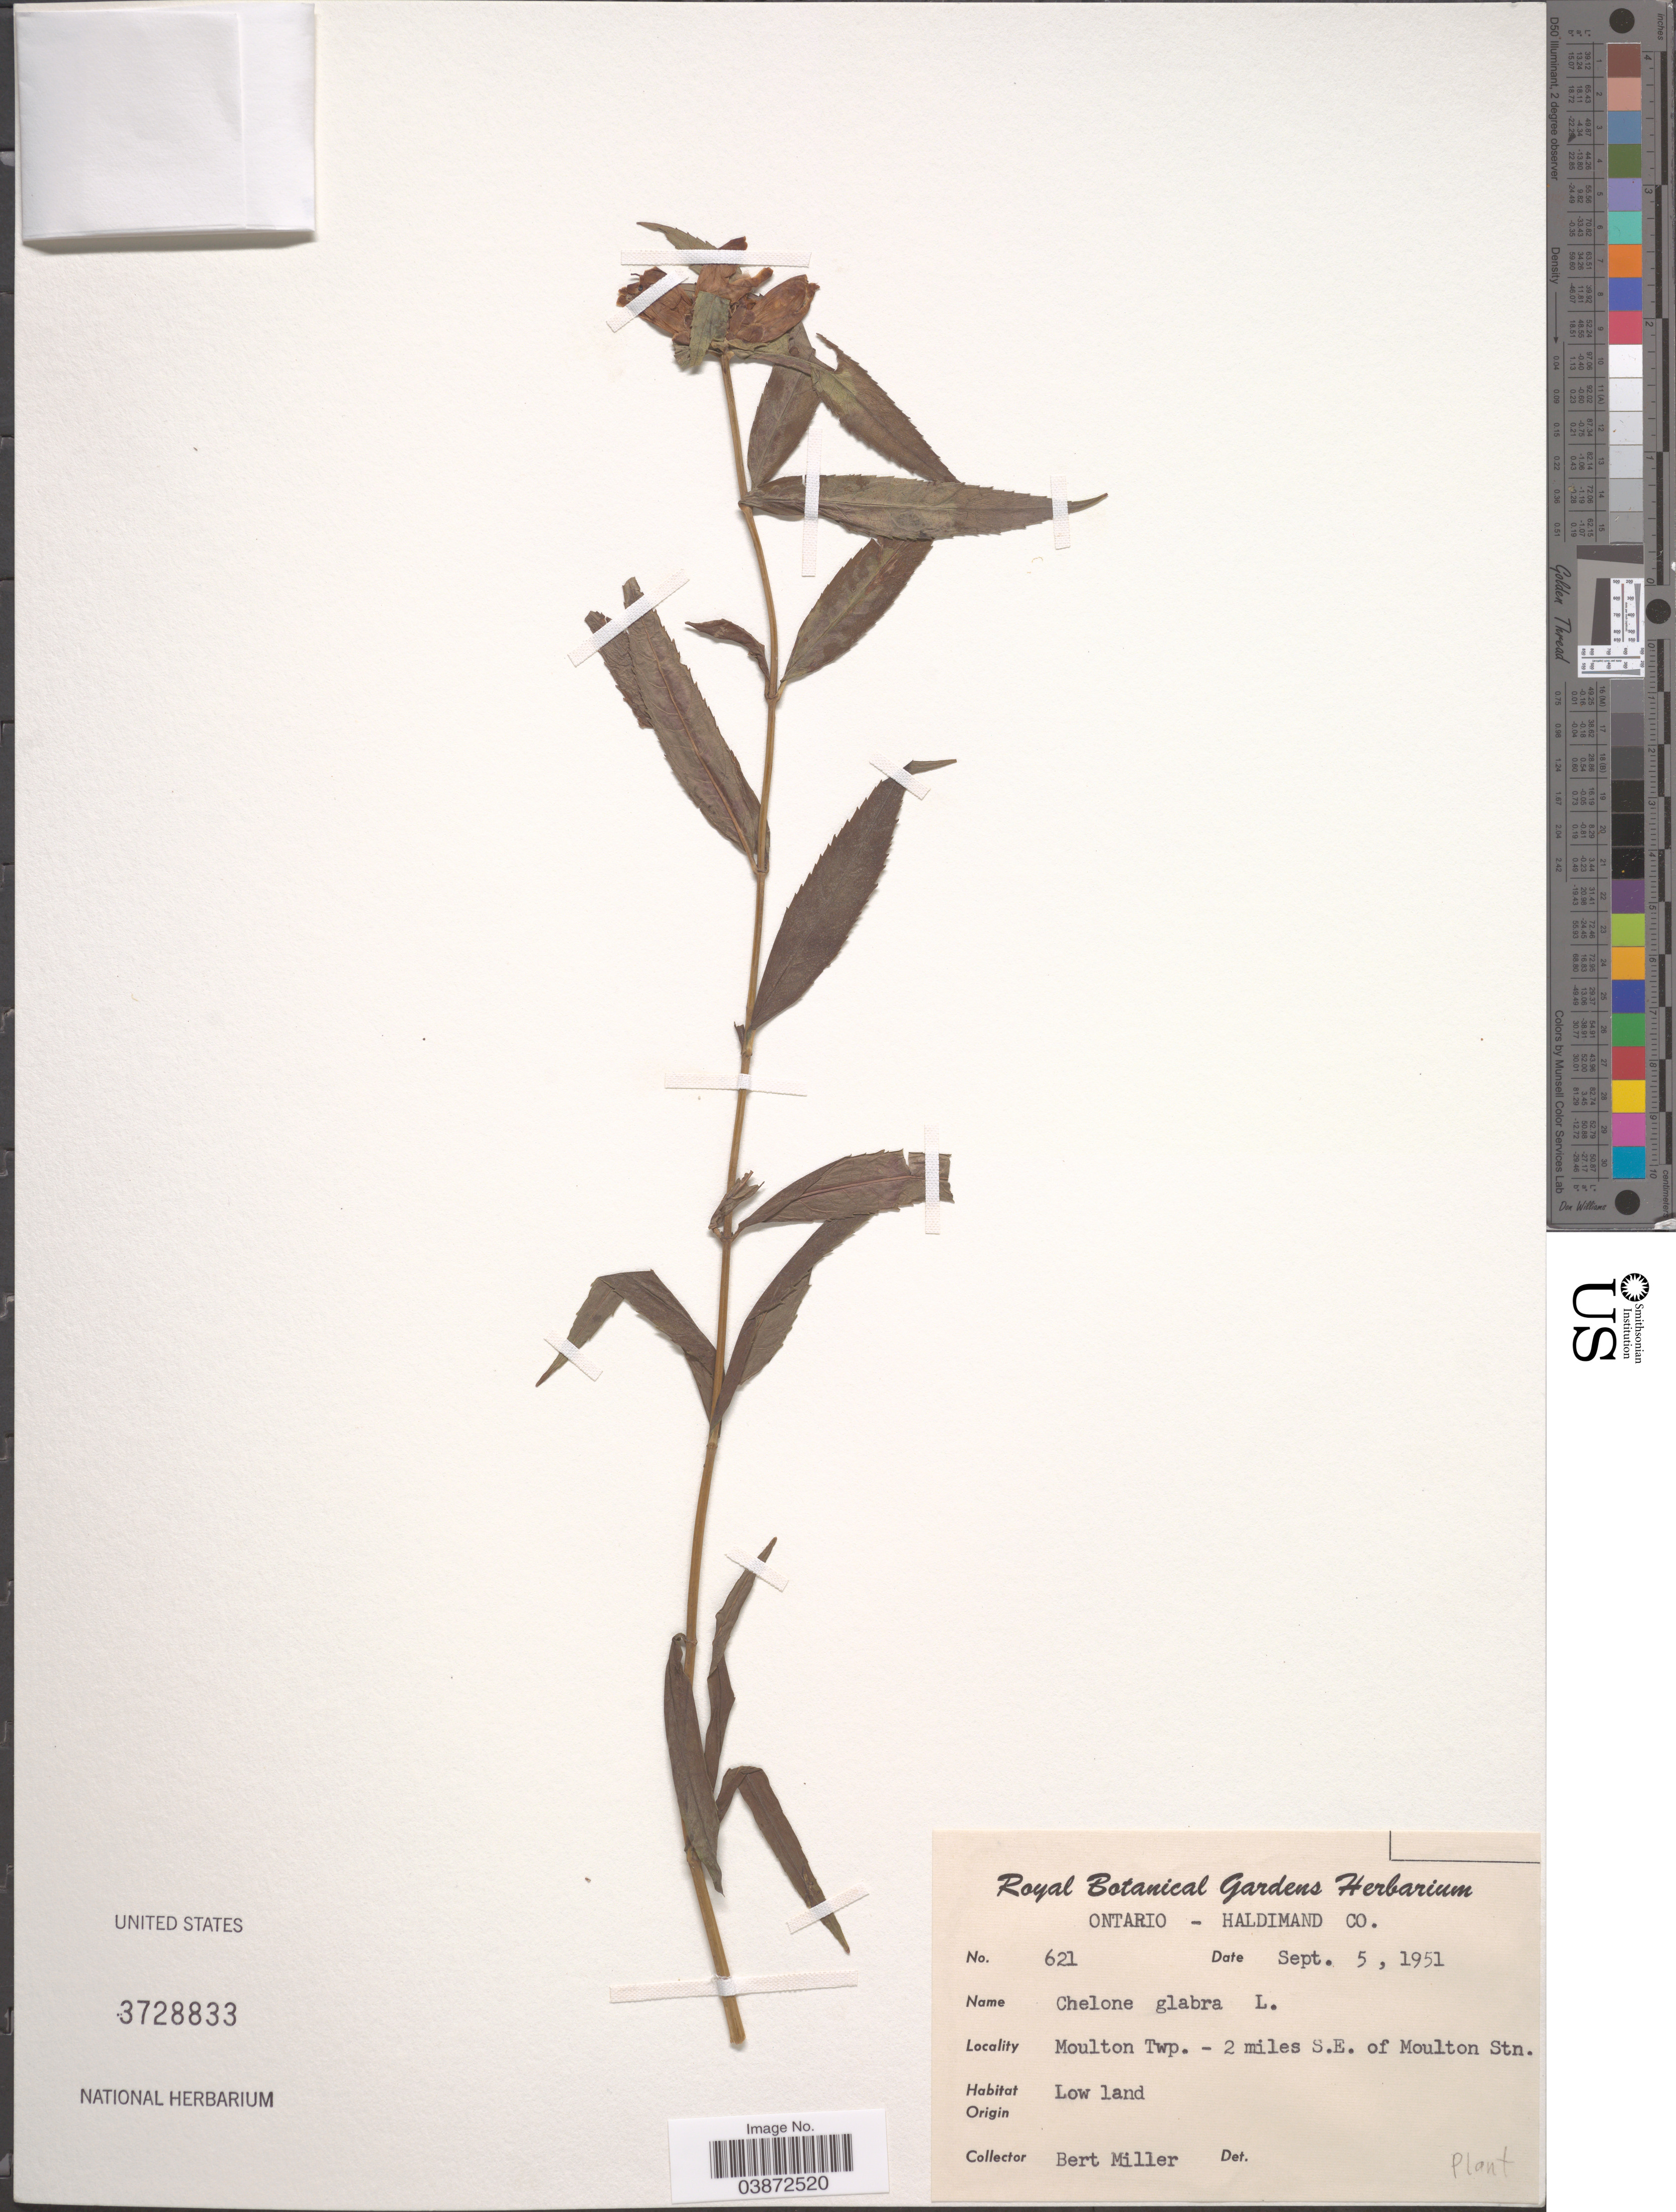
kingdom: Plantae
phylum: Tracheophyta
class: Magnoliopsida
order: Lamiales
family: Plantaginaceae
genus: Chelone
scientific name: Chelone glabra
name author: L.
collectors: B. Miller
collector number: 621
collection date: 1951-09-05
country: Canada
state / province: Ontario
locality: Haldimand Co. Moulton Twp. - 2 miles S.E. of Moulton Stn.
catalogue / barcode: US 3728833